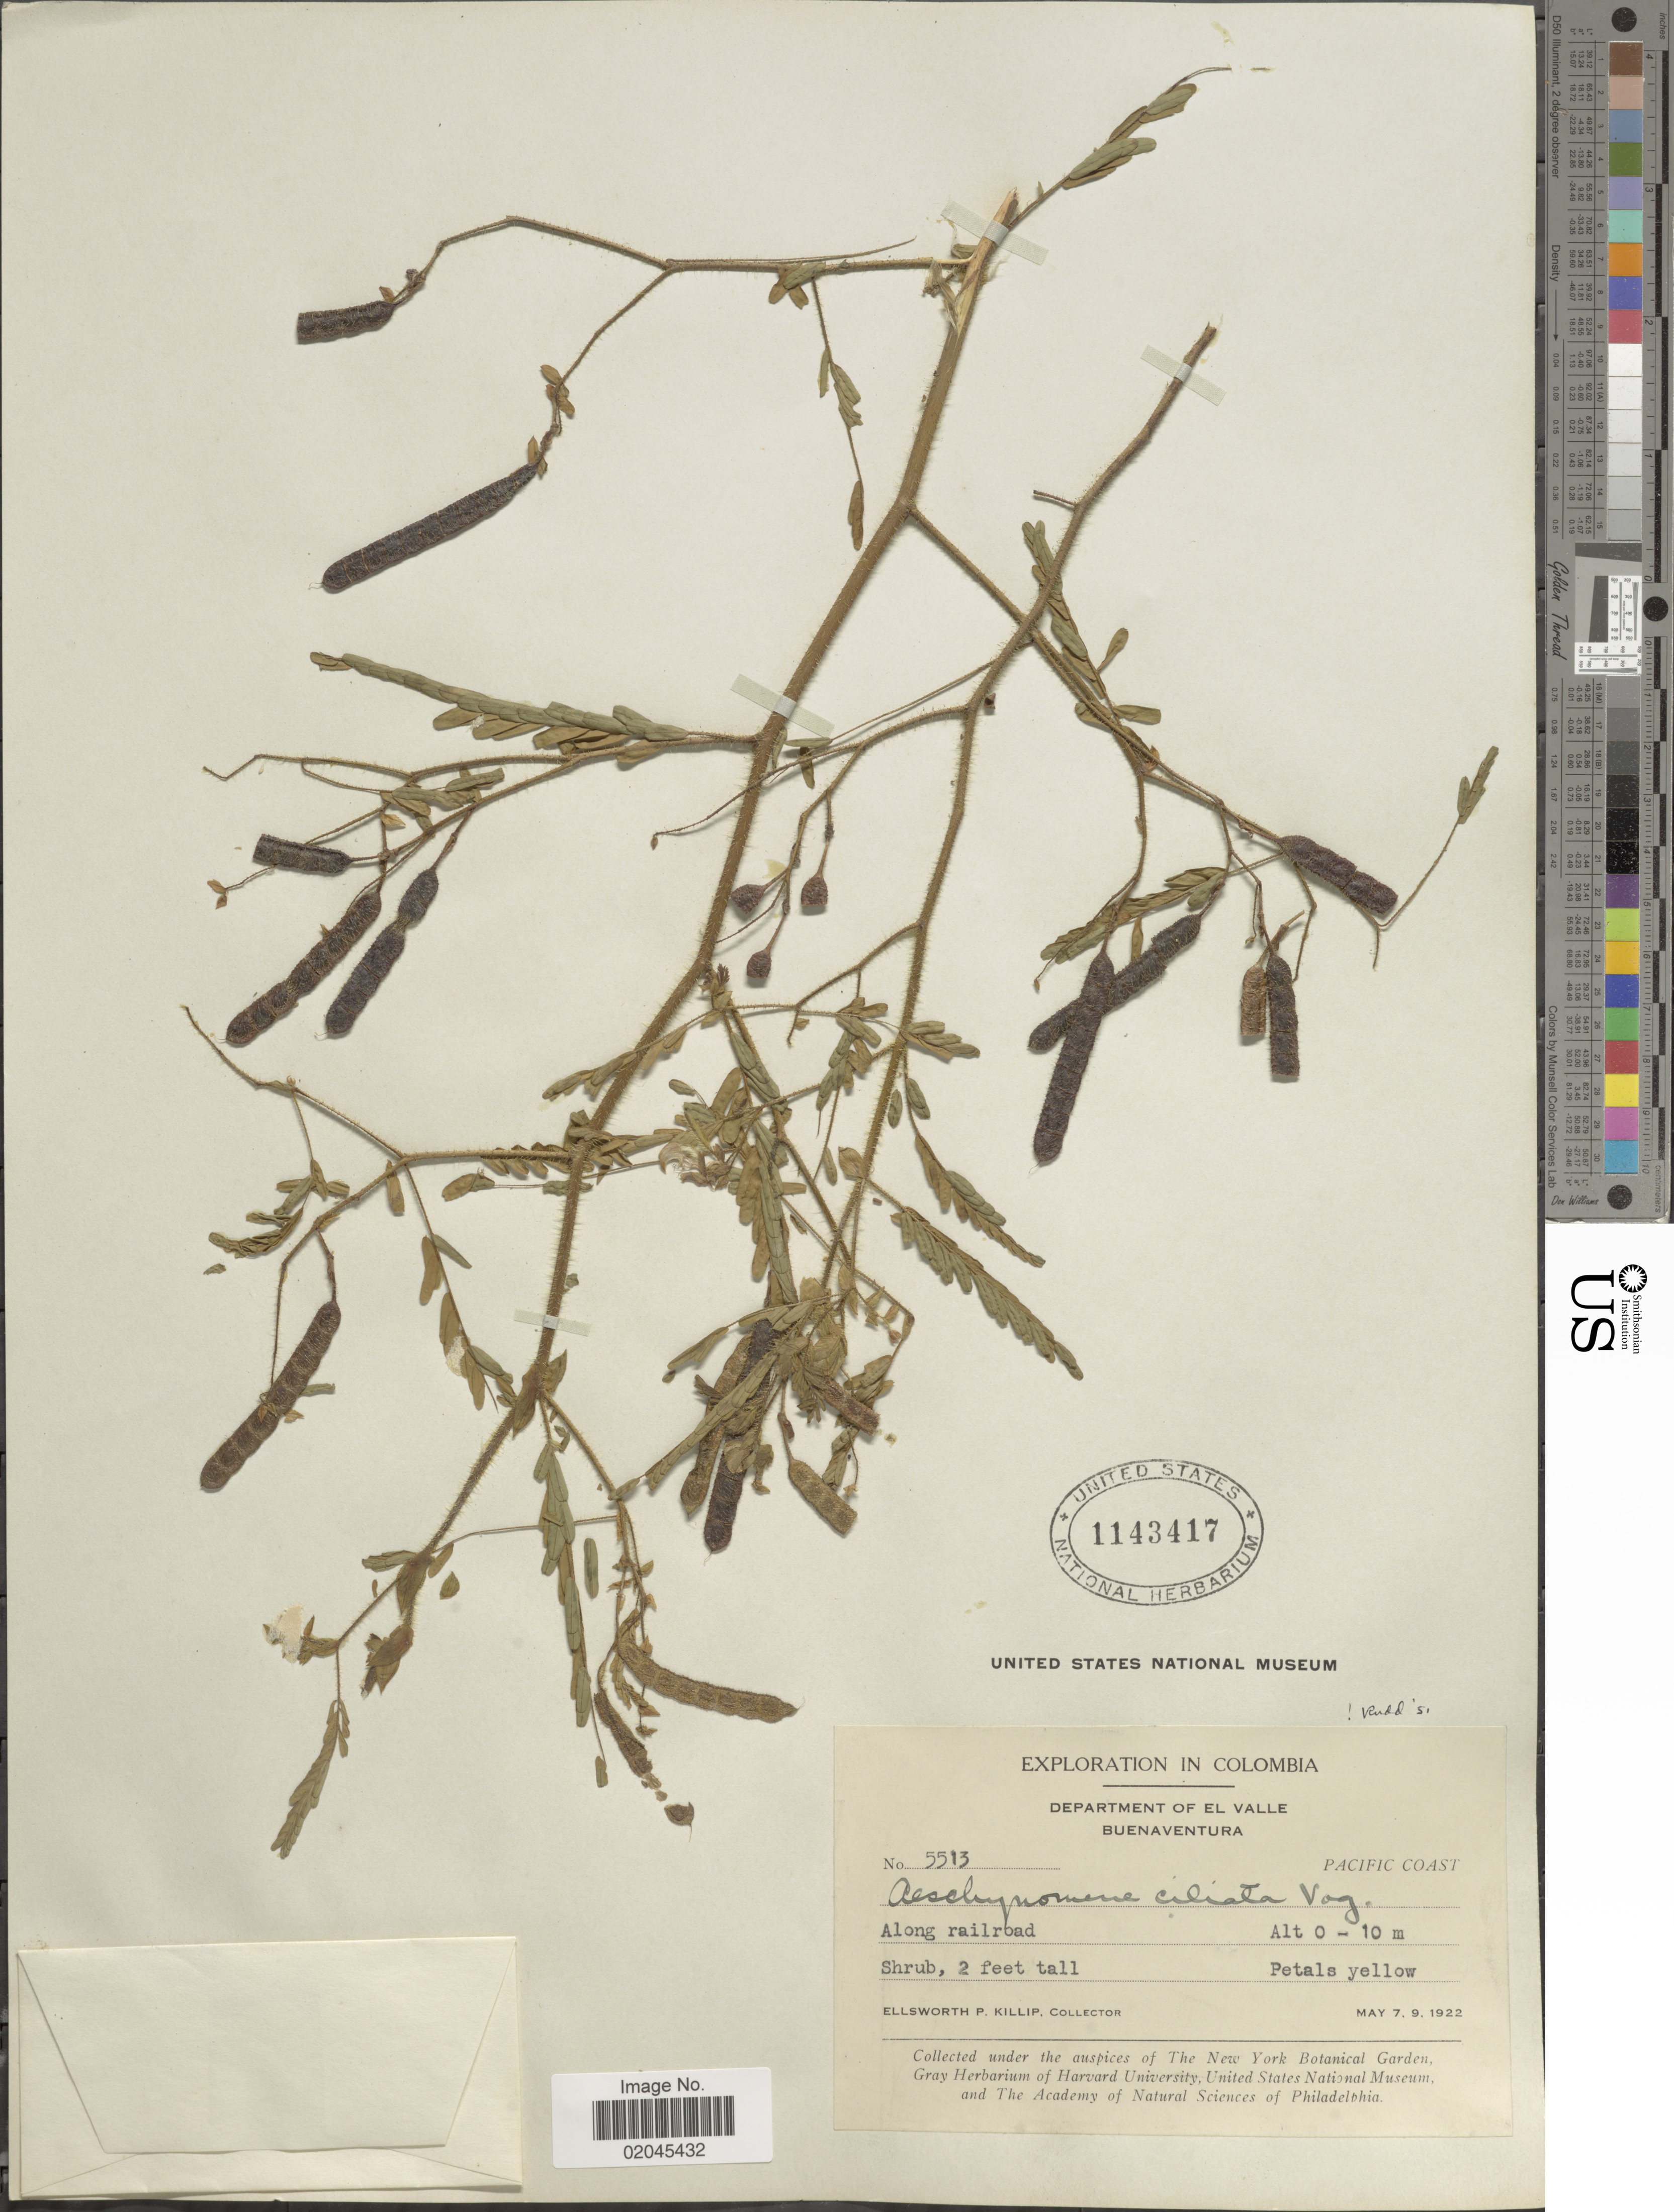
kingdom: Plantae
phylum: Tracheophyta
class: Magnoliopsida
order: Fabales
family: Fabaceae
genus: Aeschynomene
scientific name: Aeschynomene ciliata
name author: Vogel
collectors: E. P. Killip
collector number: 5513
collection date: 1922-05-07/1922-05-09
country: Colombia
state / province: Valle del Cauca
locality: Department of El Valle, Buenaventura, Pacific Coast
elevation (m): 0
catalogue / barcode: US 1143417